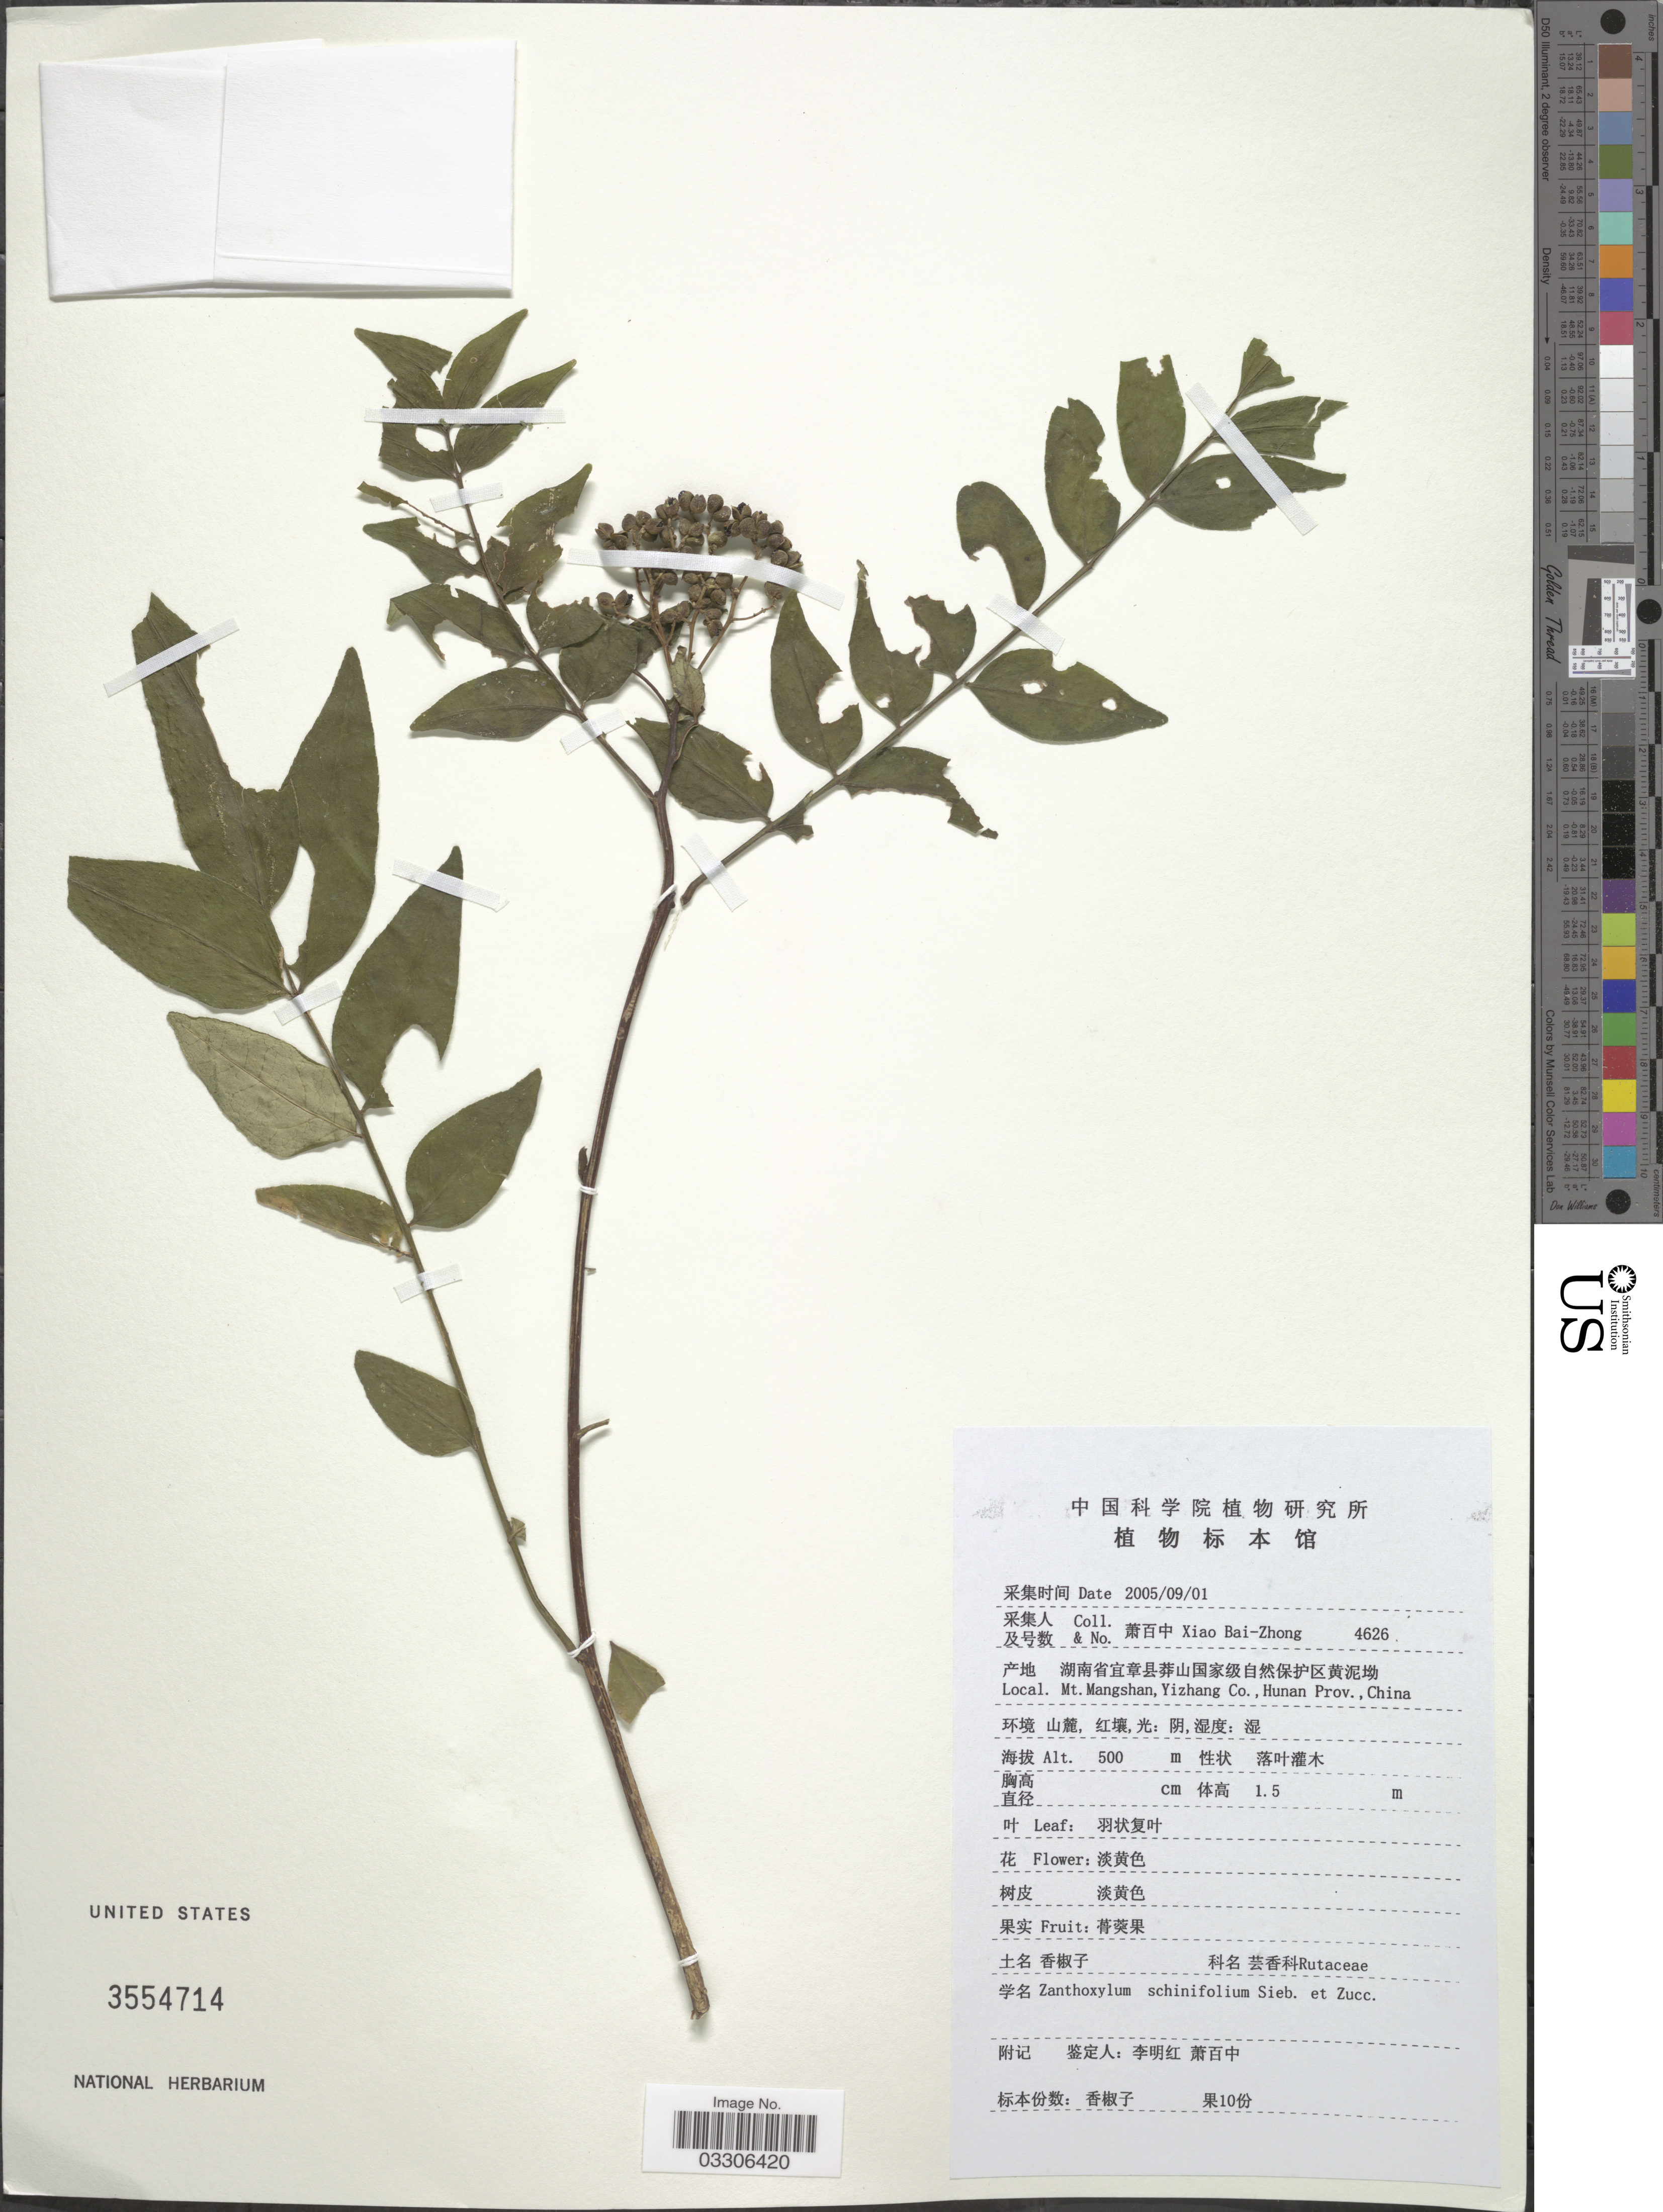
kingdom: Plantae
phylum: Tracheophyta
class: Magnoliopsida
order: Sapindales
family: Rutaceae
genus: Zanthoxylum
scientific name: Zanthoxylum schinifolium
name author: Siebold & Zucc.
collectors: B. Z. Xiao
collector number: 4626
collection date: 2005-09-01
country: China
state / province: Hunan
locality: Mt. Mangshan, Yizhang Co.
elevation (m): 500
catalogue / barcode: US 3554714